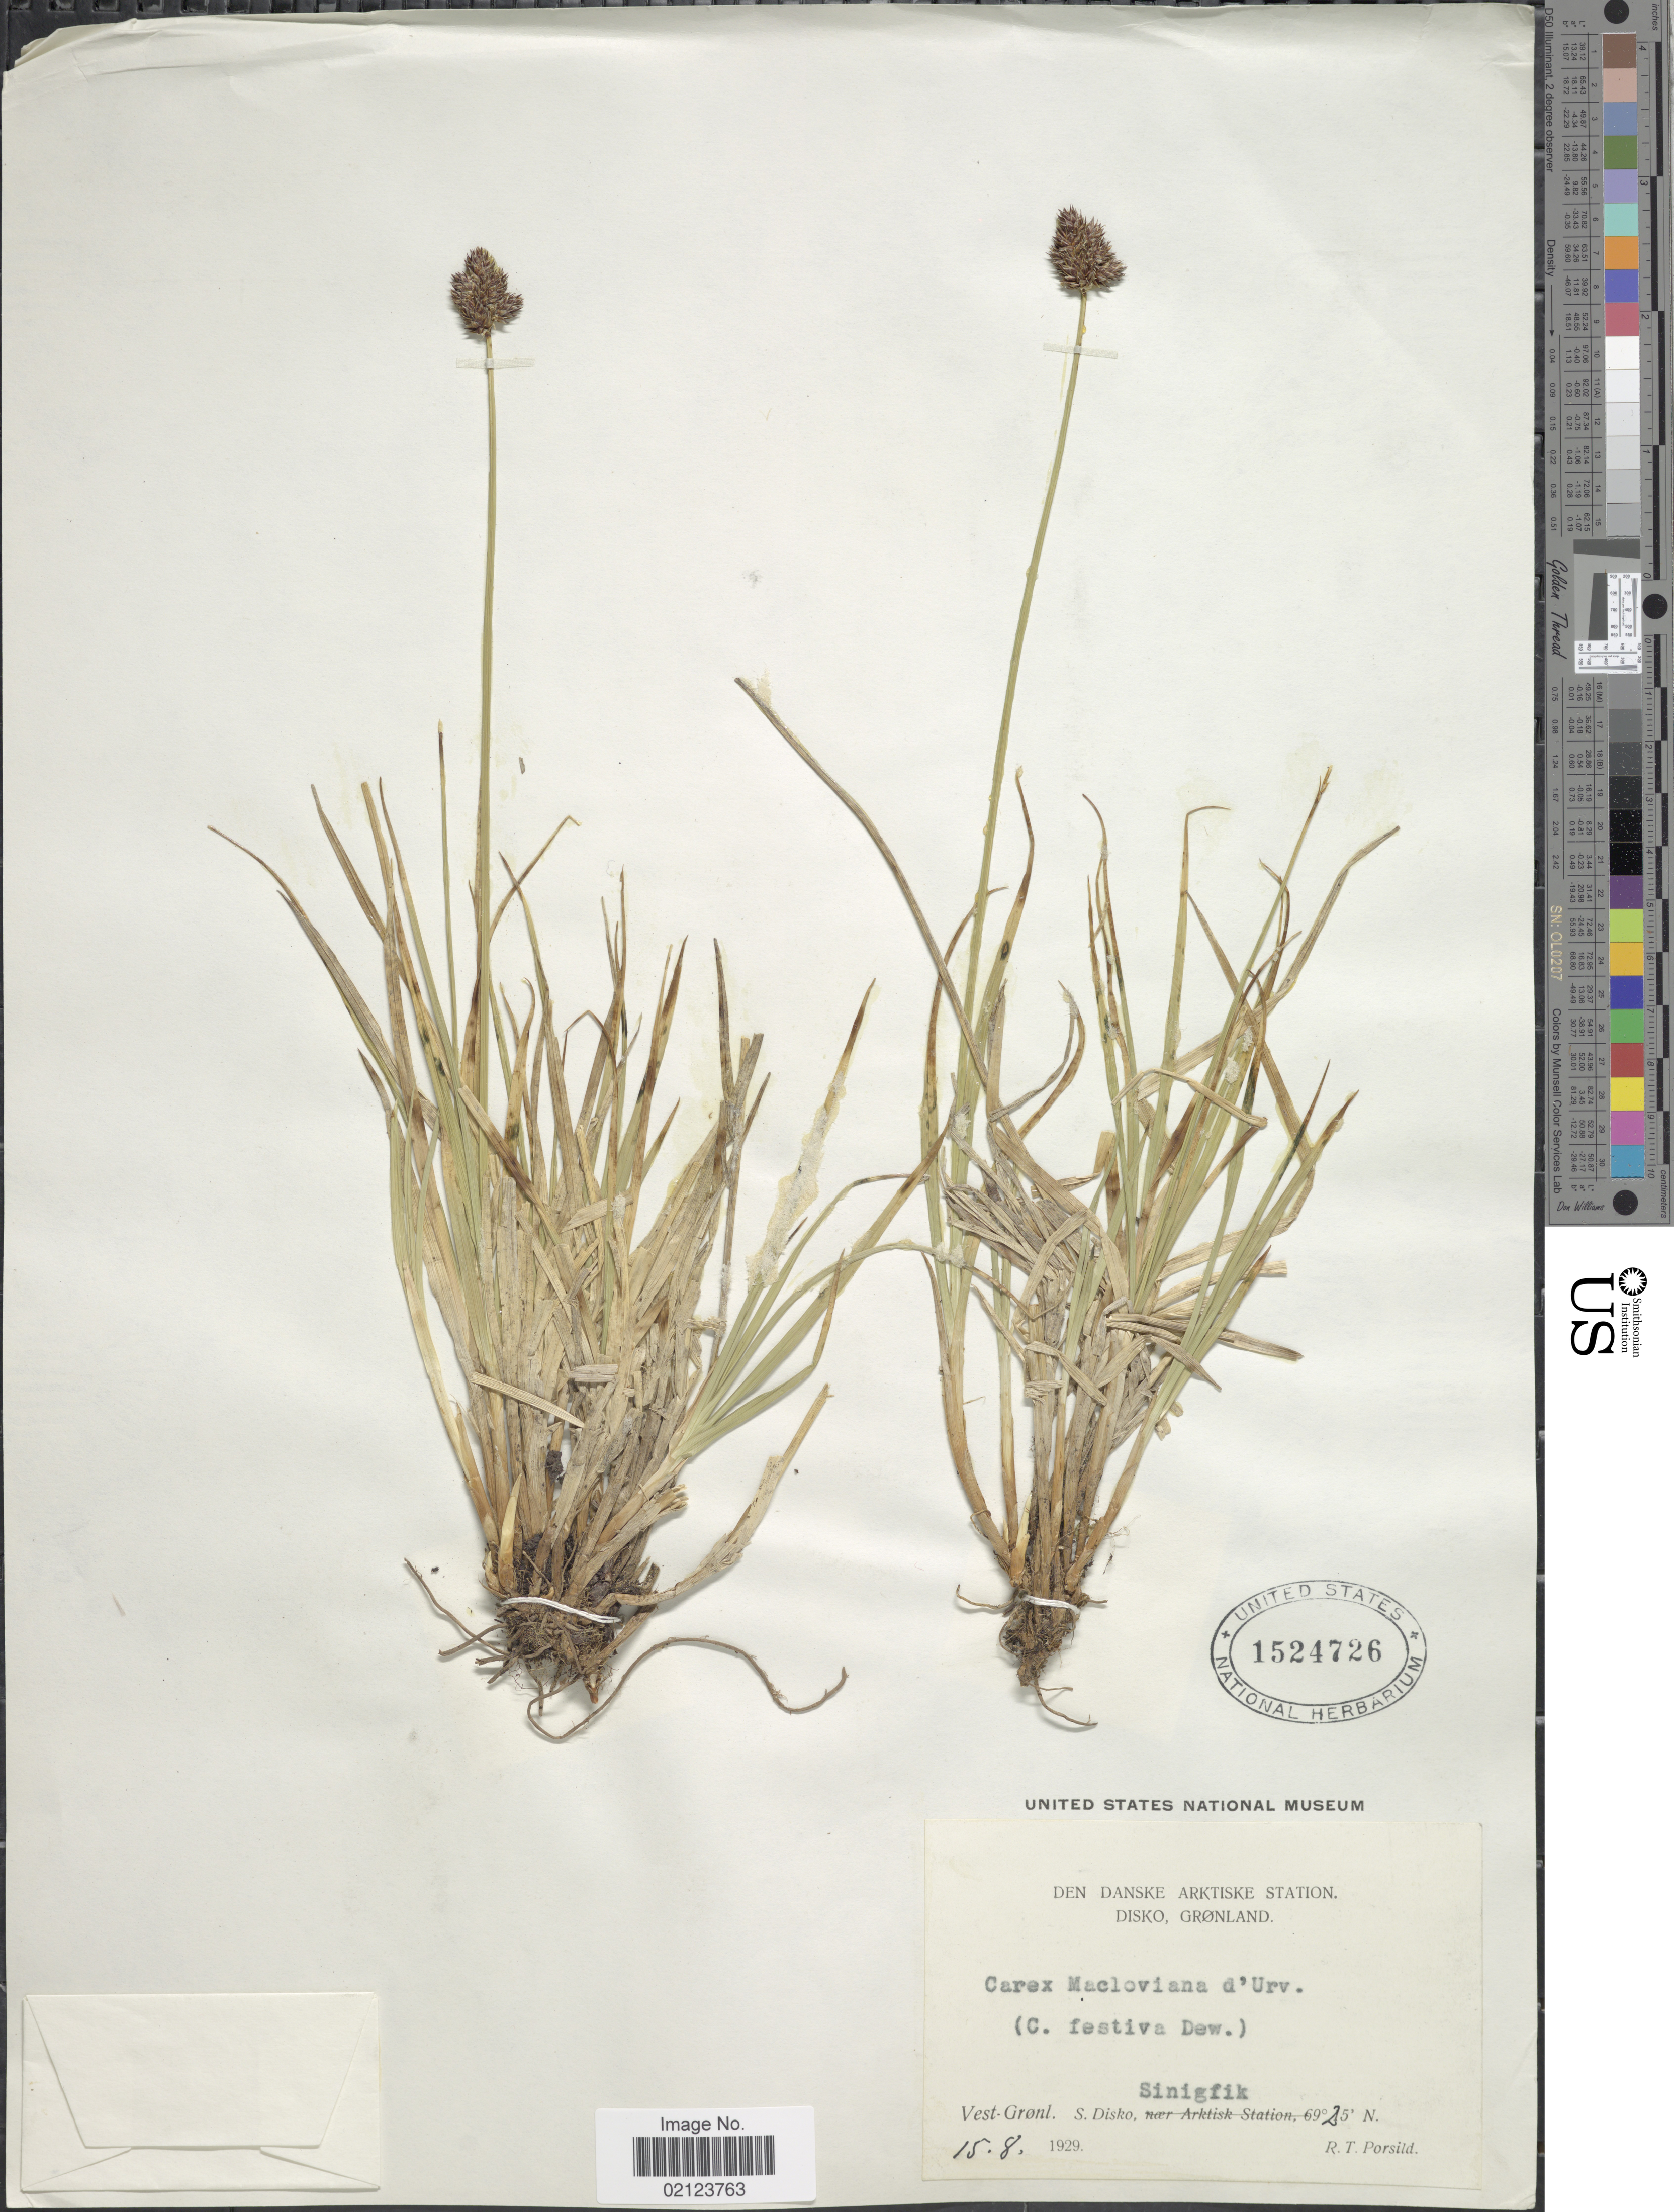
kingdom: Plantae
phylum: Tracheophyta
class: Liliopsida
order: Poales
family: Cyperaceae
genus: Carex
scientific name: Carex macloviana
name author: d'Urv.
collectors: R. T. Porsild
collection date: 1929-08-15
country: Greenland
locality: Den Danske Arktiske Station. Disko, Gronland. Vest-Gronl. S. Disko, Sinigfik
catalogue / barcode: US 1524726